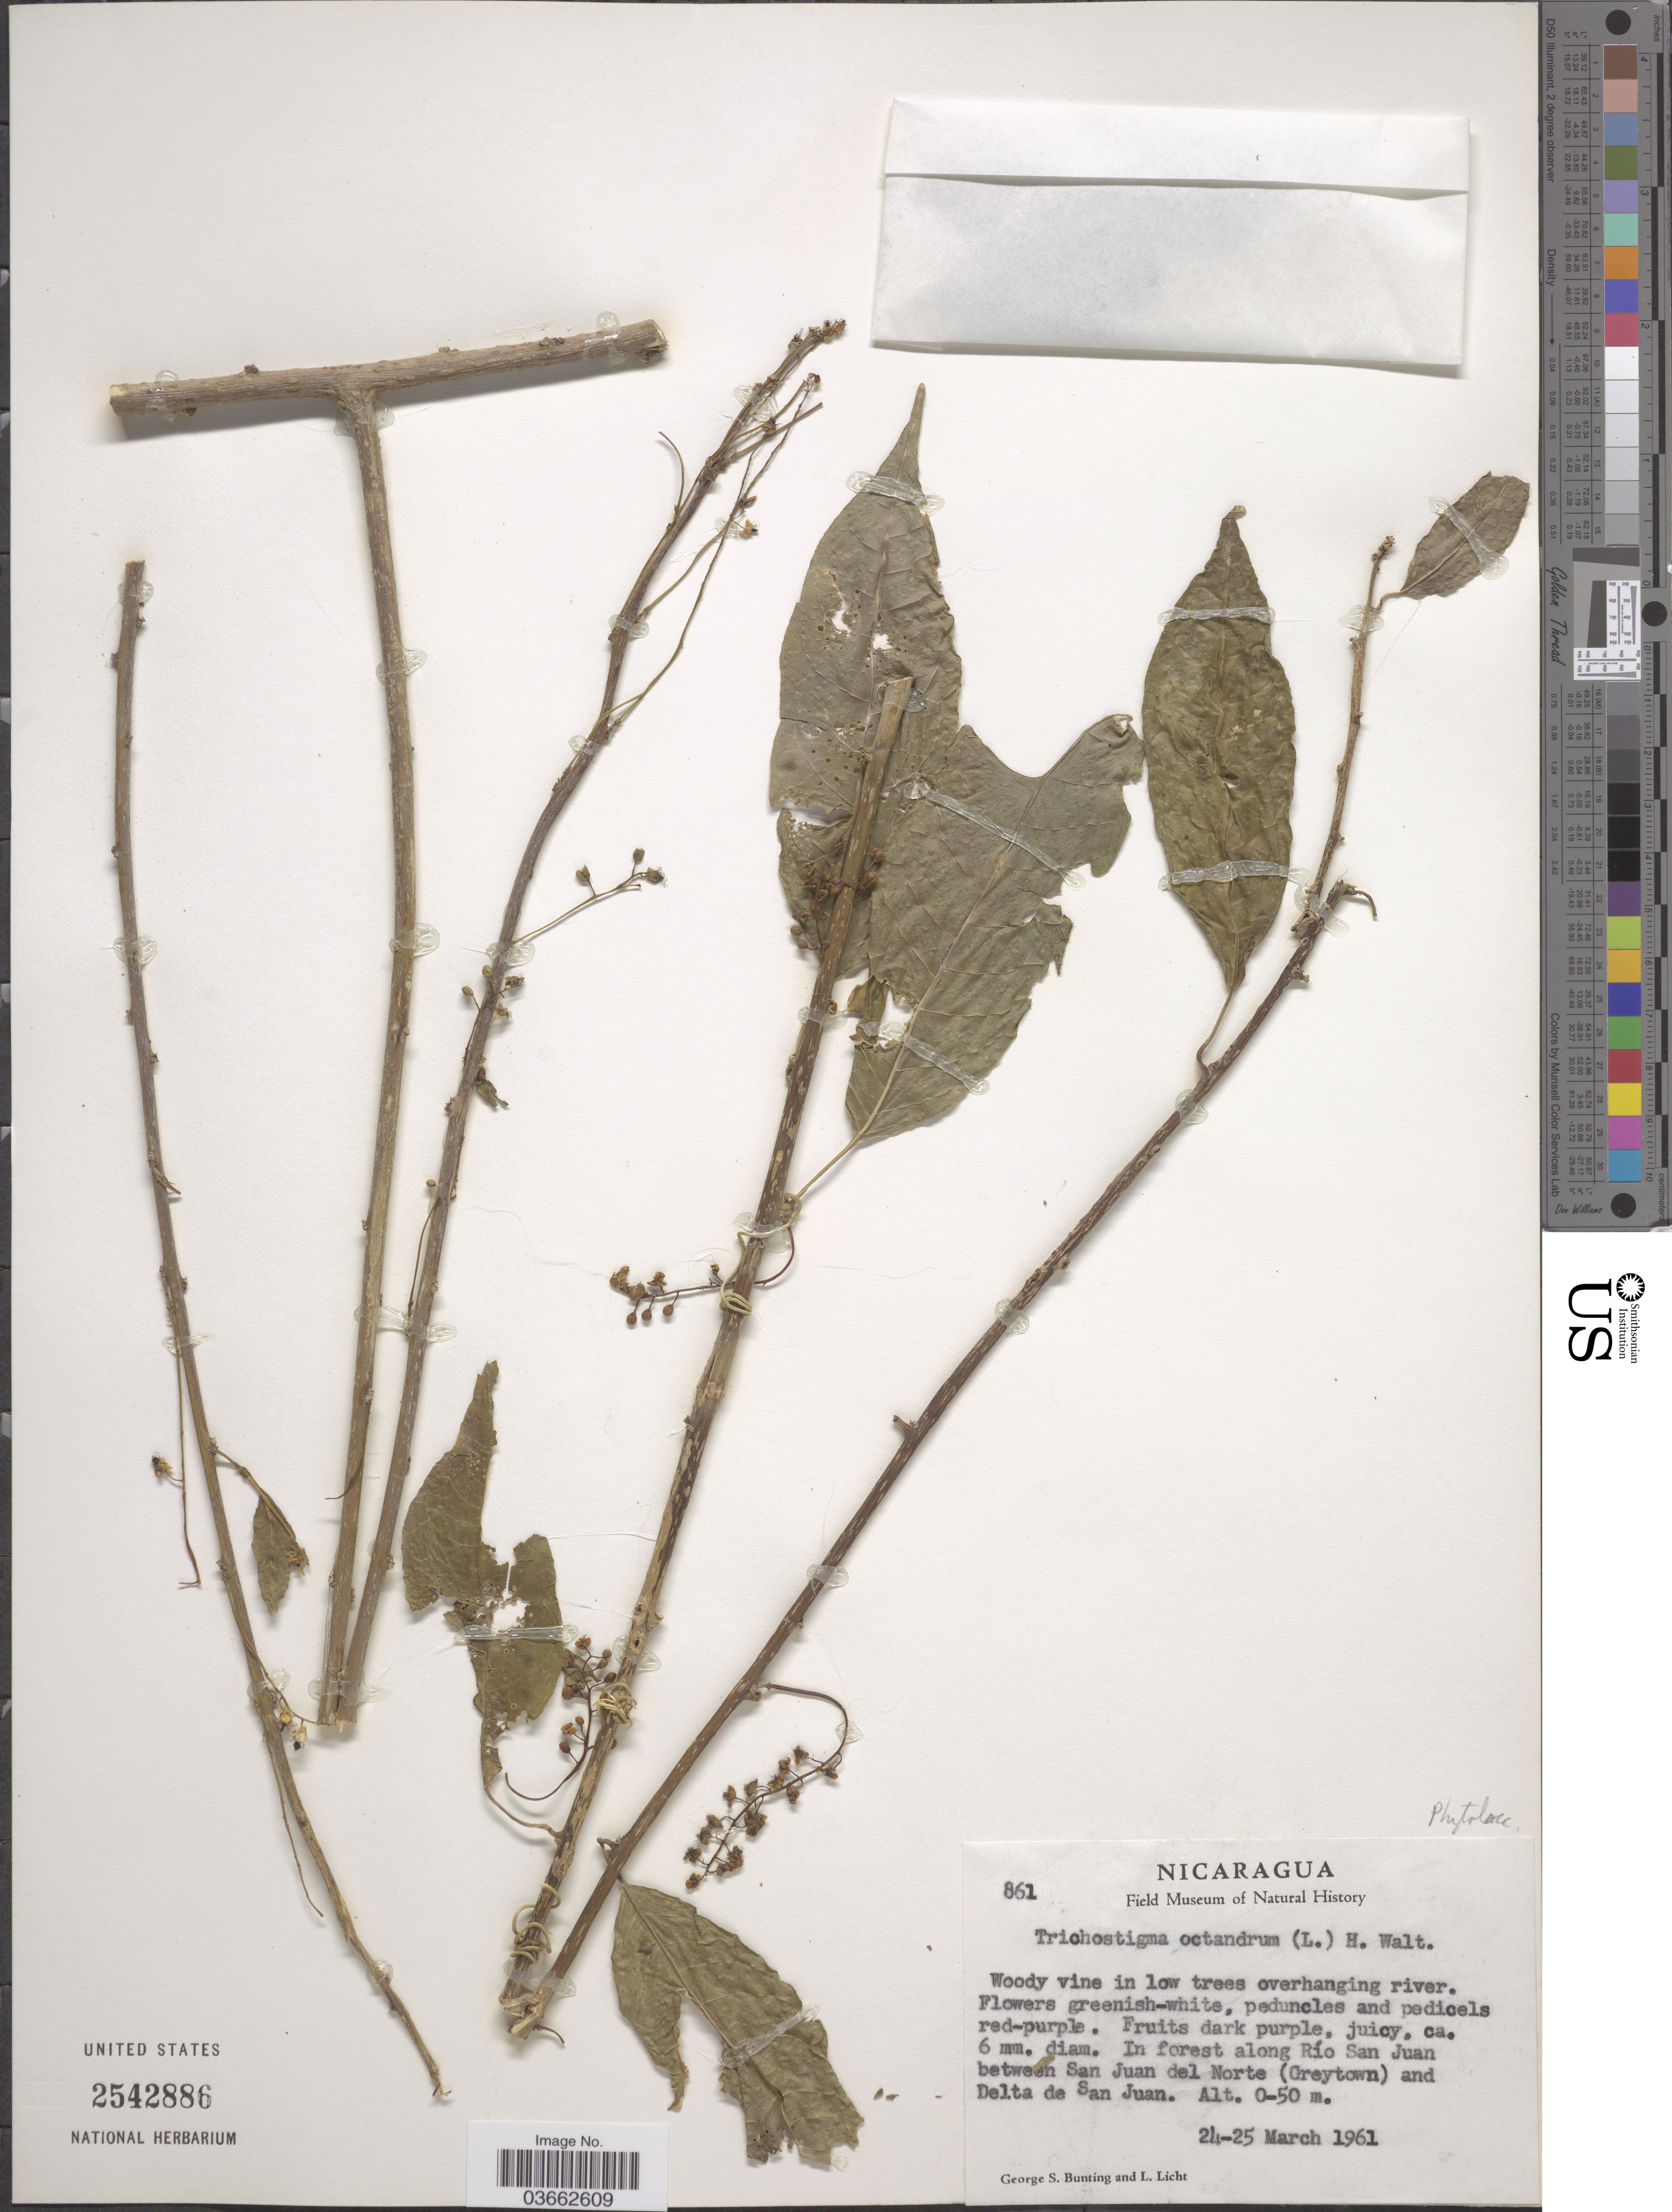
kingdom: Plantae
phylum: Tracheophyta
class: Magnoliopsida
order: Caryophyllales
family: Phytolaccaceae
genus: Trichostigma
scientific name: Trichostigma octandrum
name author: (L.) H. Walter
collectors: G. S. Bunting & L. Licht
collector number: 861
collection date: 1961-03-24/1961-03-25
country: Nicaragua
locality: In forest along Río San Juan between San Juan del Norte (Greytown) and Delta de San Juan.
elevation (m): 0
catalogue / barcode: US 2542886